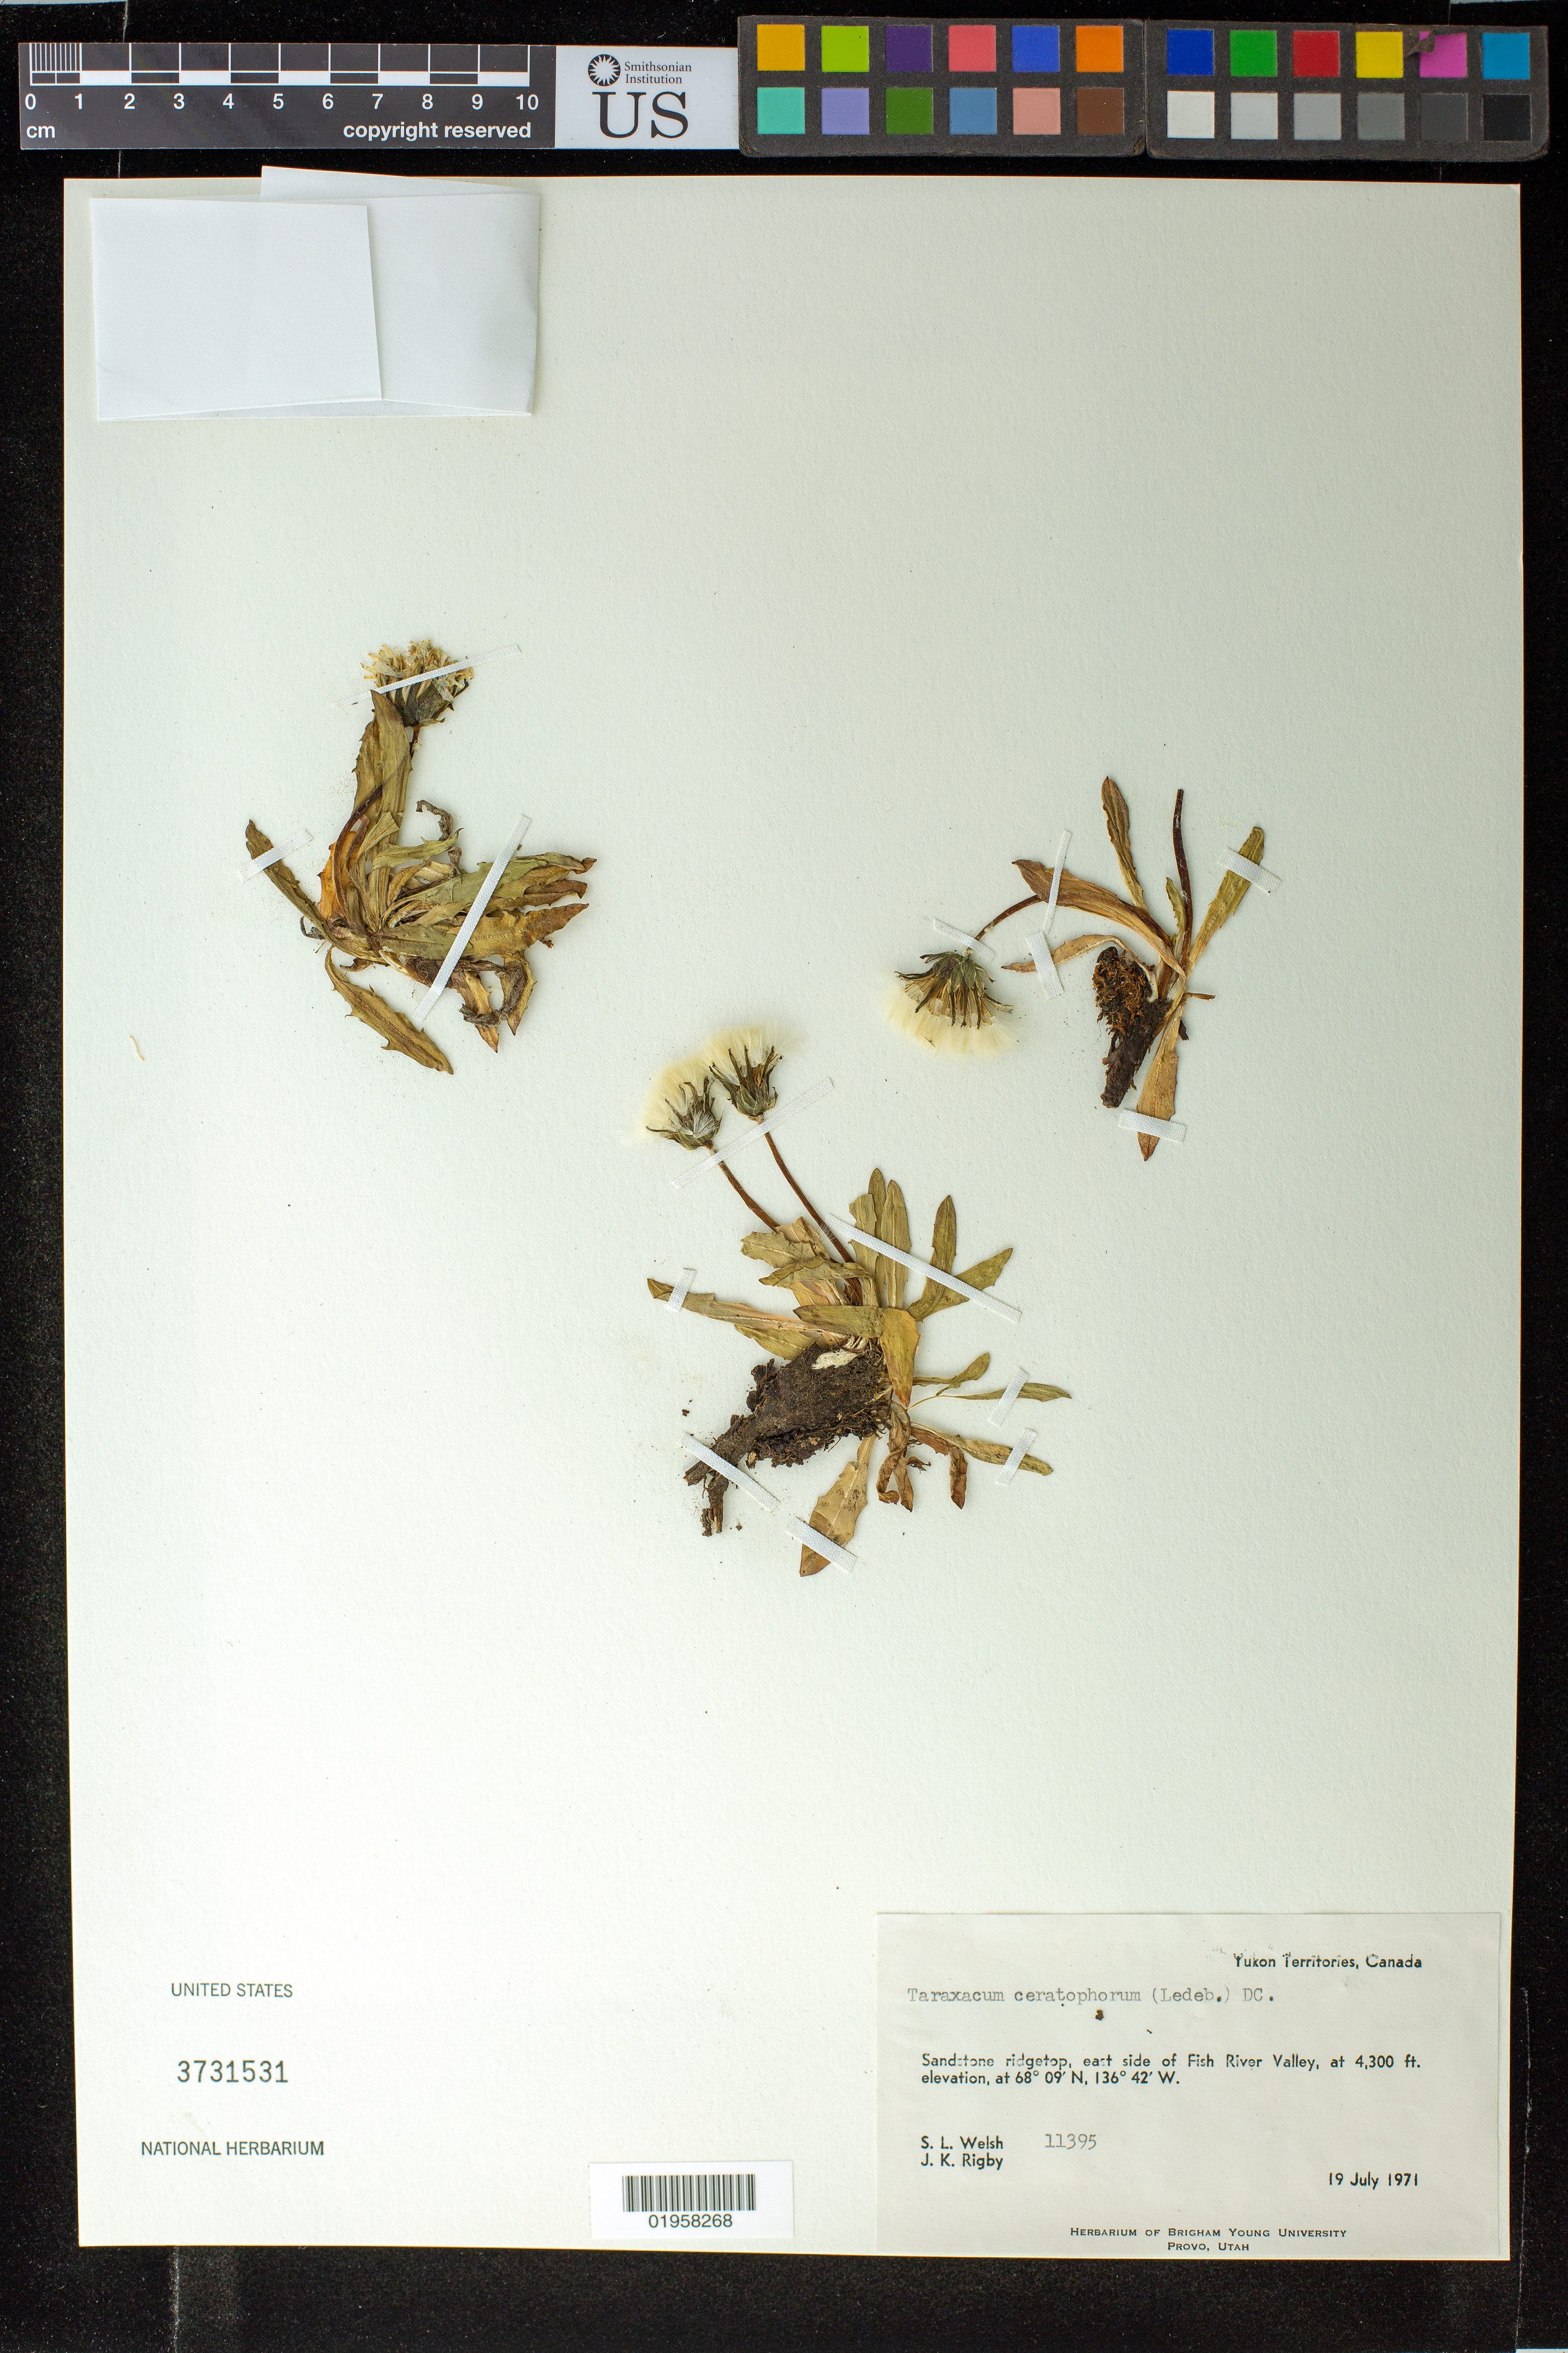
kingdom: Plantae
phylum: Tracheophyta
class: Magnoliopsida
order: Asterales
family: Asteraceae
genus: Taraxacum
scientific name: Taraxacum ceratophorum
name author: (Ledeb.) DC.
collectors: S. Welsh & J. Rigby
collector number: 11395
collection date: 1971-07-19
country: Canada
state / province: Yukon Territory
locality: Fish River Valley, E side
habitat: Sandstone ridgetop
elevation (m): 1311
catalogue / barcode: US 3731531